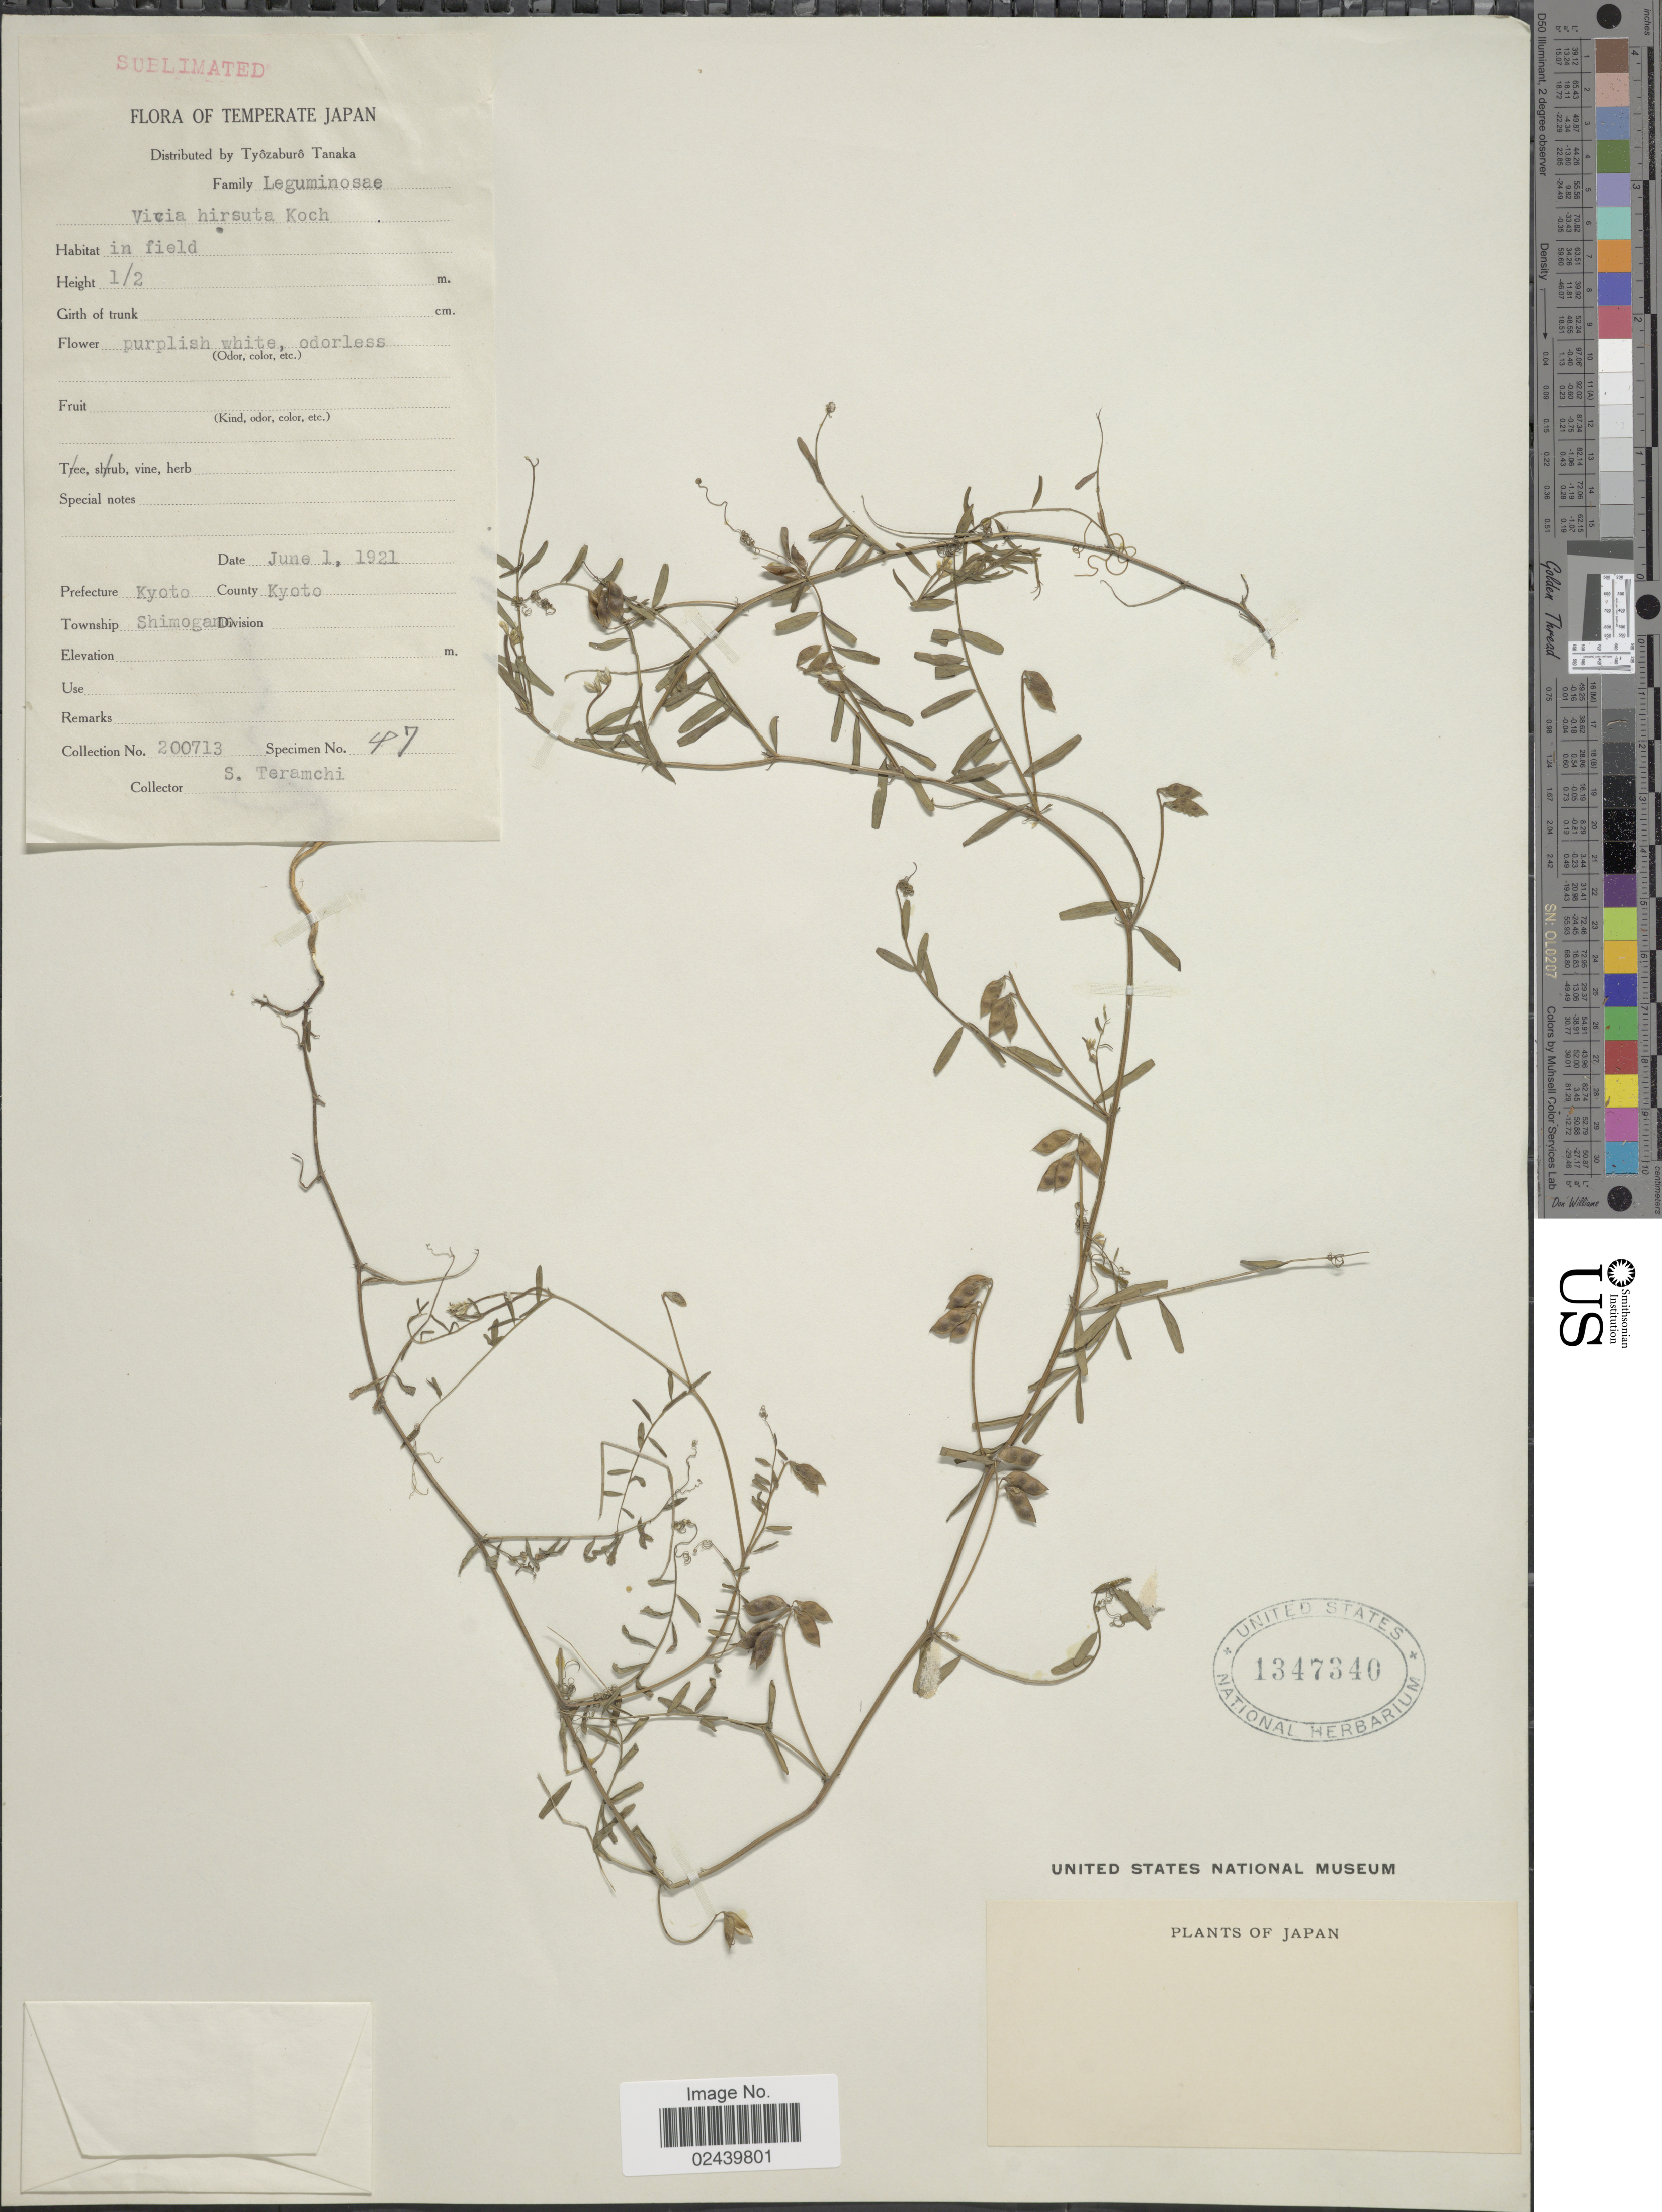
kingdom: Plantae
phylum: Tracheophyta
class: Magnoliopsida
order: Fabales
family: Fabaceae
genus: Vicia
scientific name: Vicia hirsuta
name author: (L.) A. Gray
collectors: S. Teramchi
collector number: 200713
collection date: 1921-06-01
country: Japan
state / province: Kyoto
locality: County Kyoto. Township Shimogan. Temperate Japan.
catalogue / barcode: US 1347340